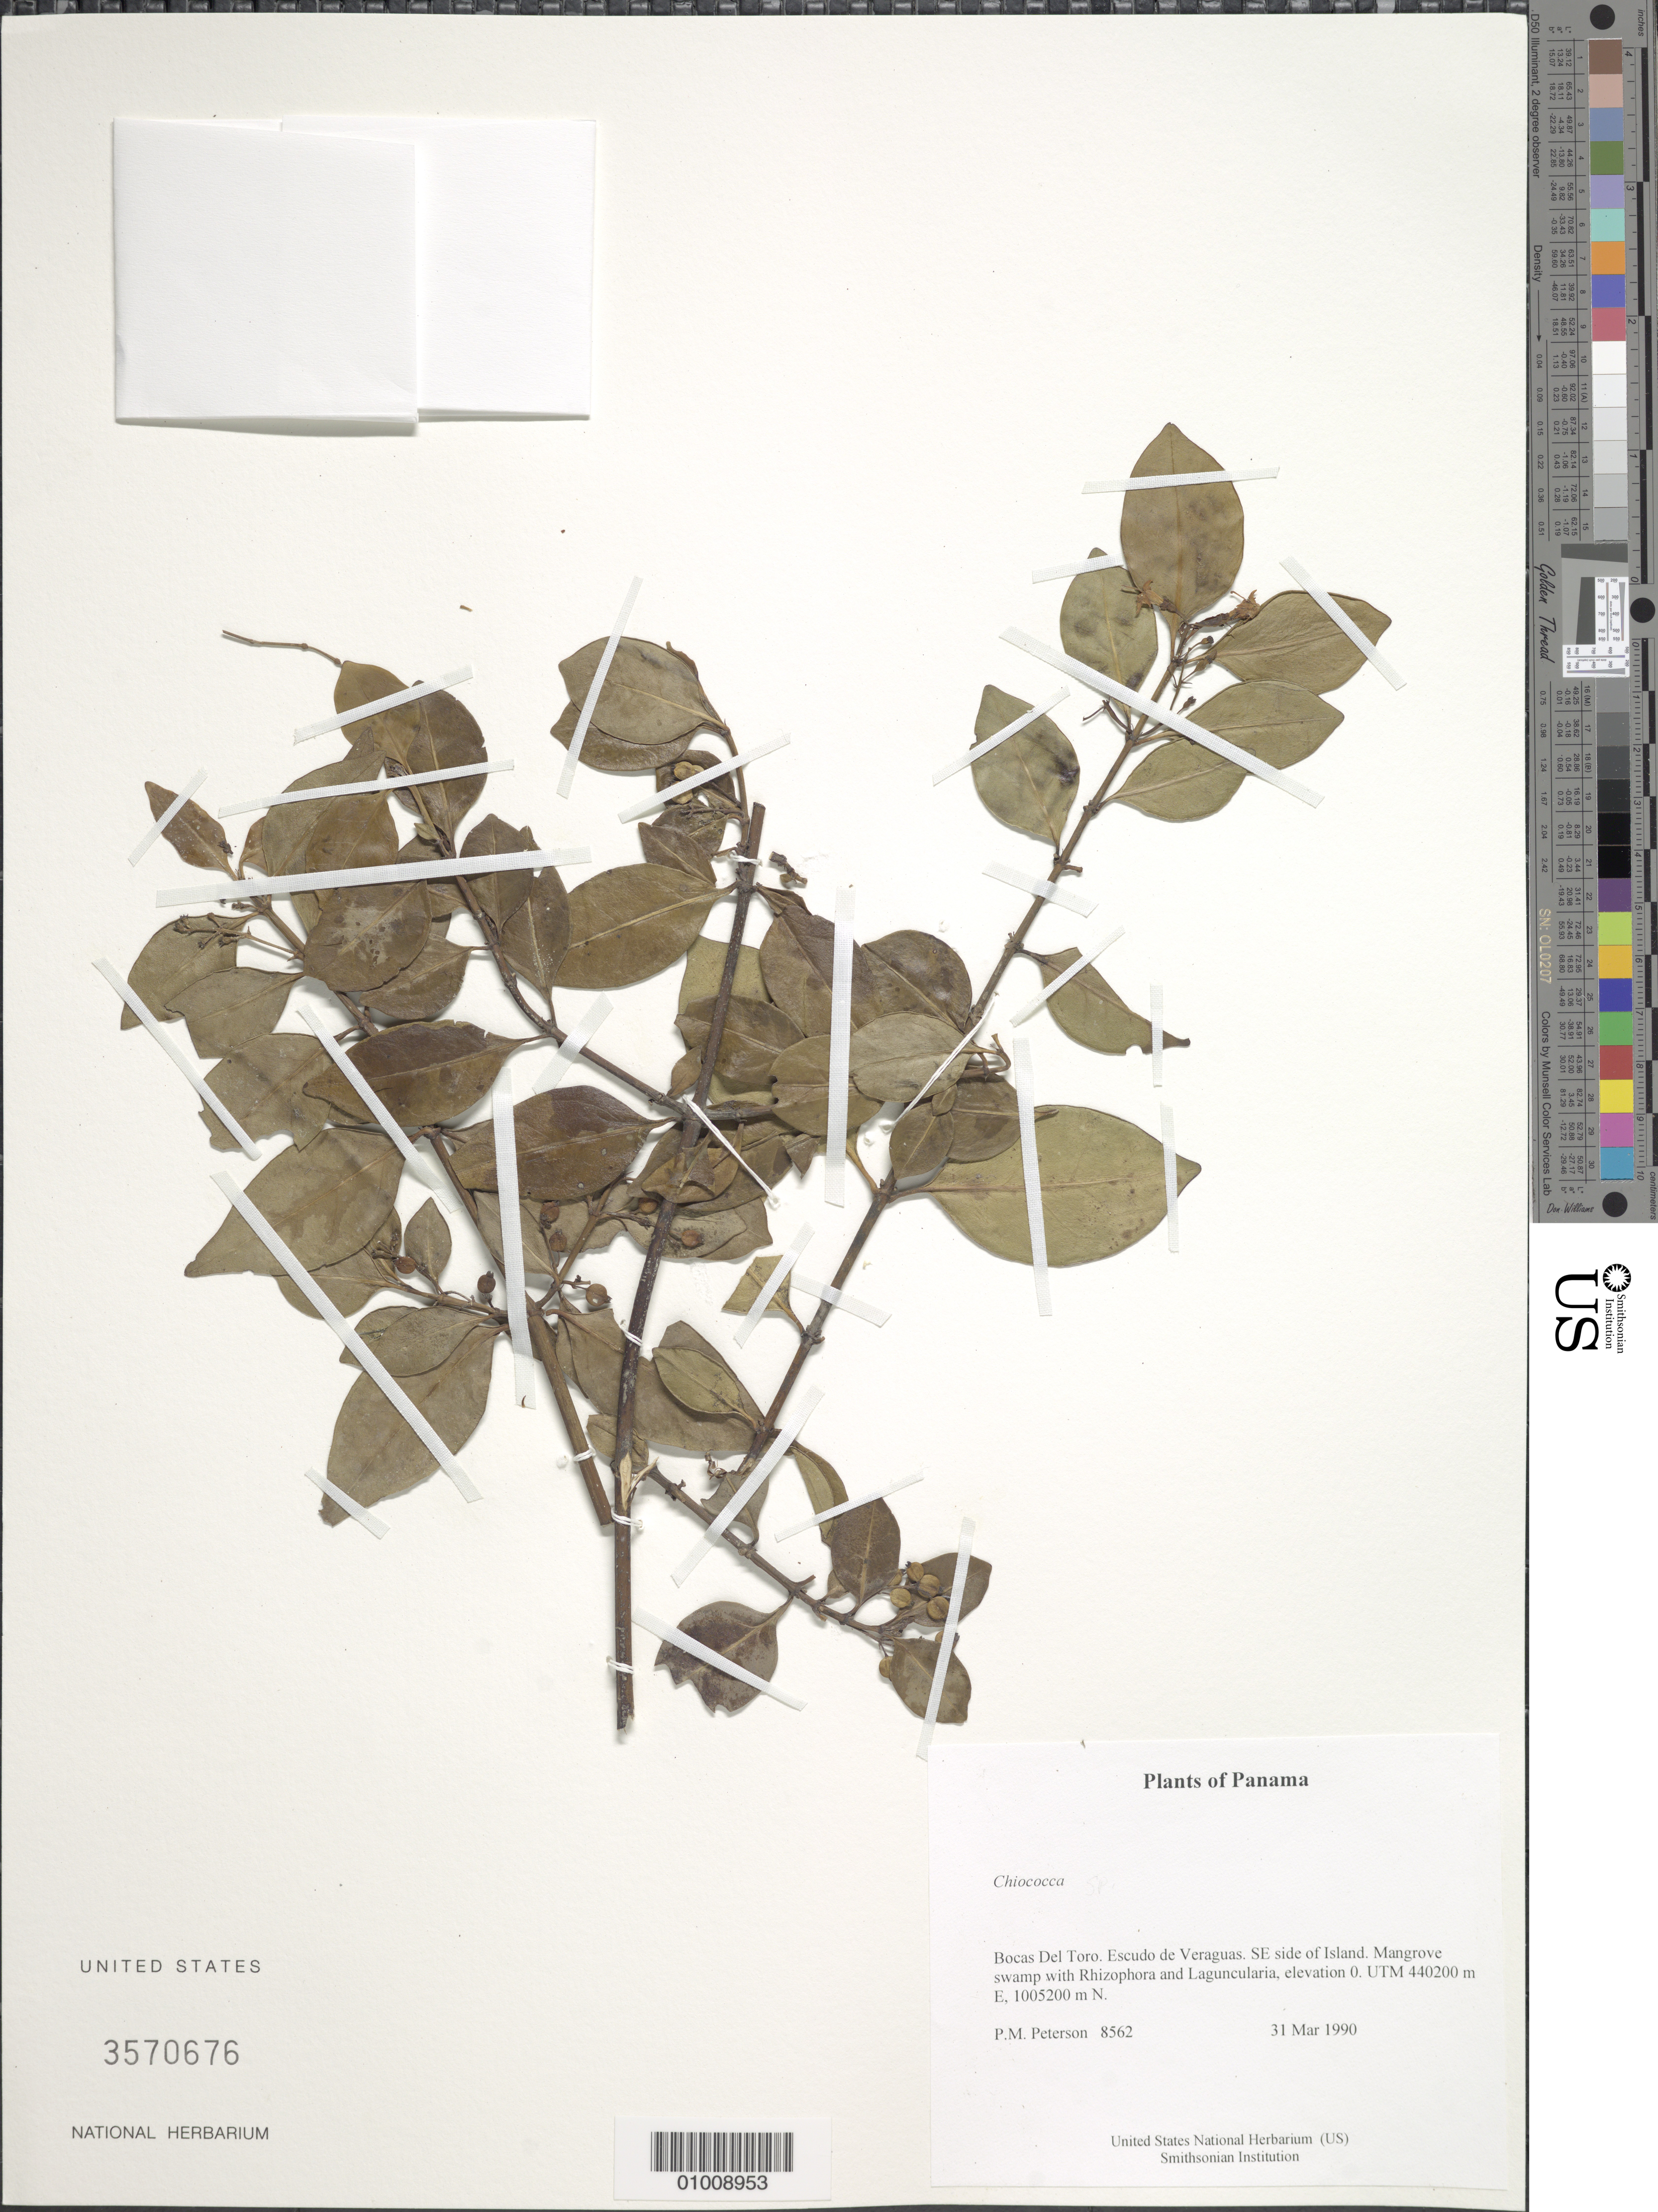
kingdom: Plantae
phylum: Tracheophyta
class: Magnoliopsida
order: Gentianales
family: Rubiaceae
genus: Chiococca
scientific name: Chiococca sp.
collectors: P. M. Peterson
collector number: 08562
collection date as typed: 31 Mar 1990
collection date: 1990-03-31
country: Panama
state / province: Bocas del Toro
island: Escudo de Veraguas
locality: SE side of Island.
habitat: Mangrove swamp with Rhizophora and Laguncularia, elevation 0. UTM 440200 m E, 1005200 m N.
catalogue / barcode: US 3570700